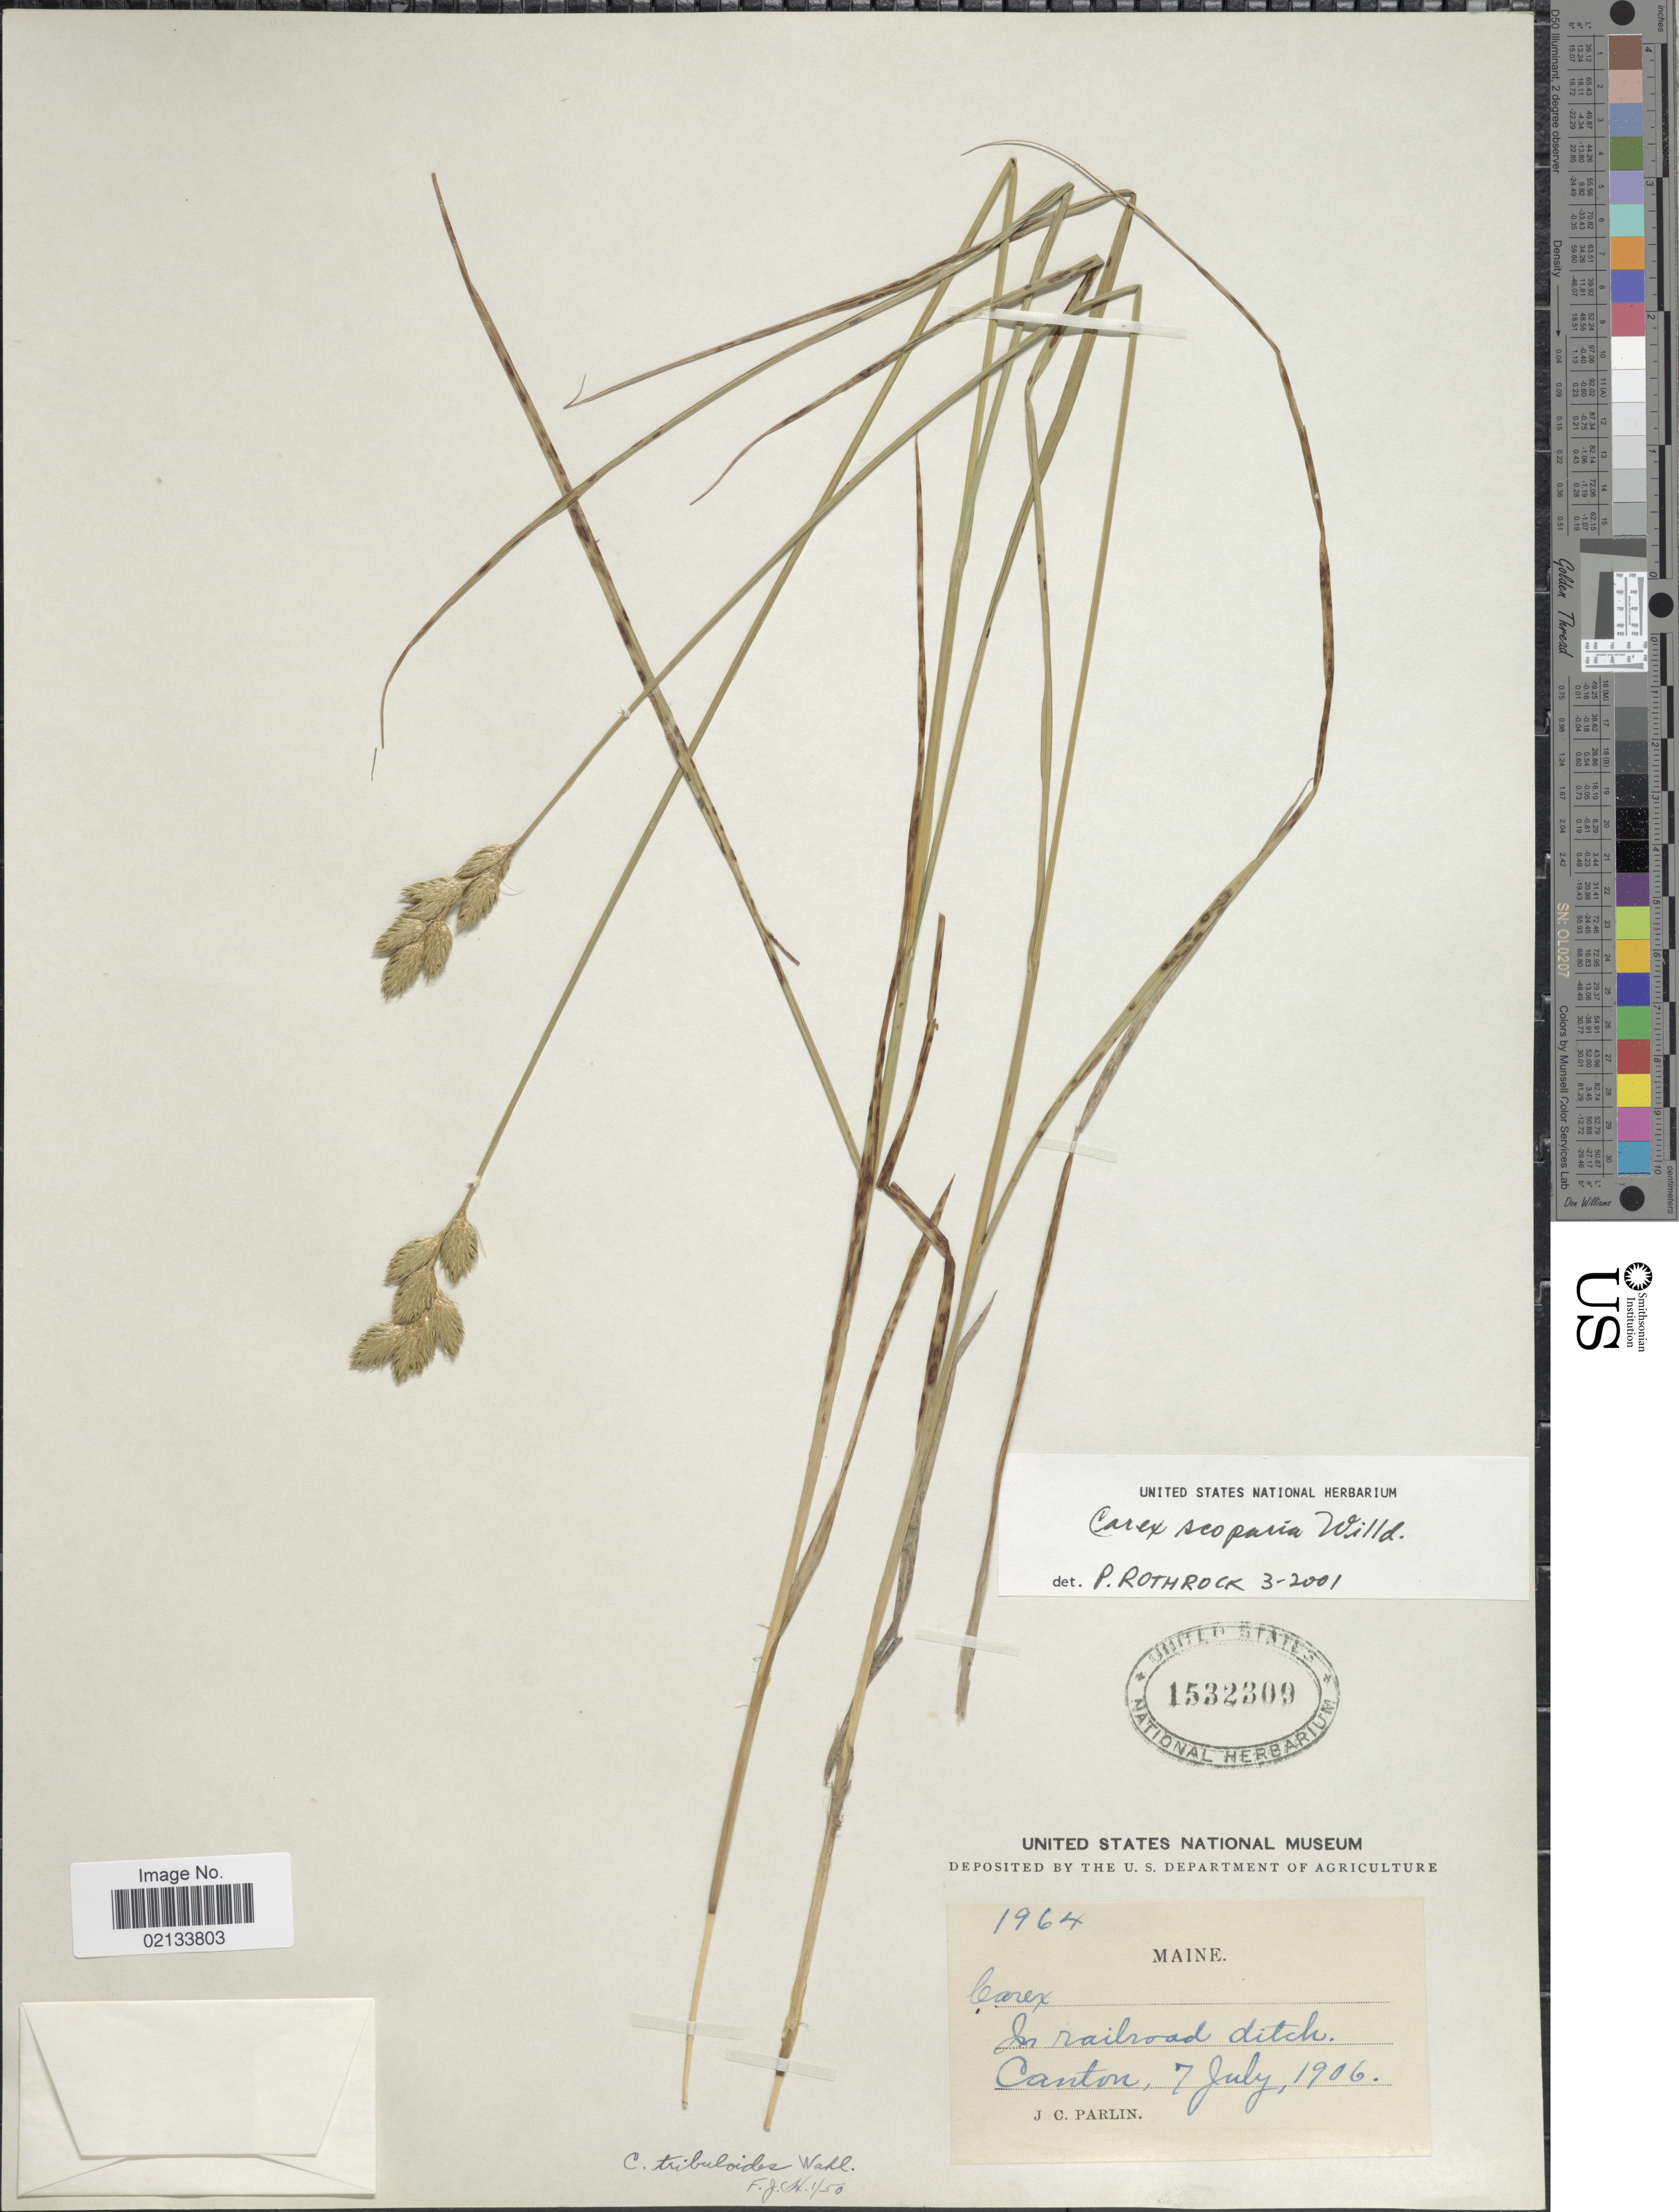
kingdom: Plantae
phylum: Tracheophyta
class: Liliopsida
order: Poales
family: Cyperaceae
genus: Carex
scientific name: Carex scoparia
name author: Schkuhr ex Willd.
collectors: J. Parlin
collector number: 1964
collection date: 1906-07-07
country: United States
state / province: Maine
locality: In railroad ditch, Canton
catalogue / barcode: US 1532309